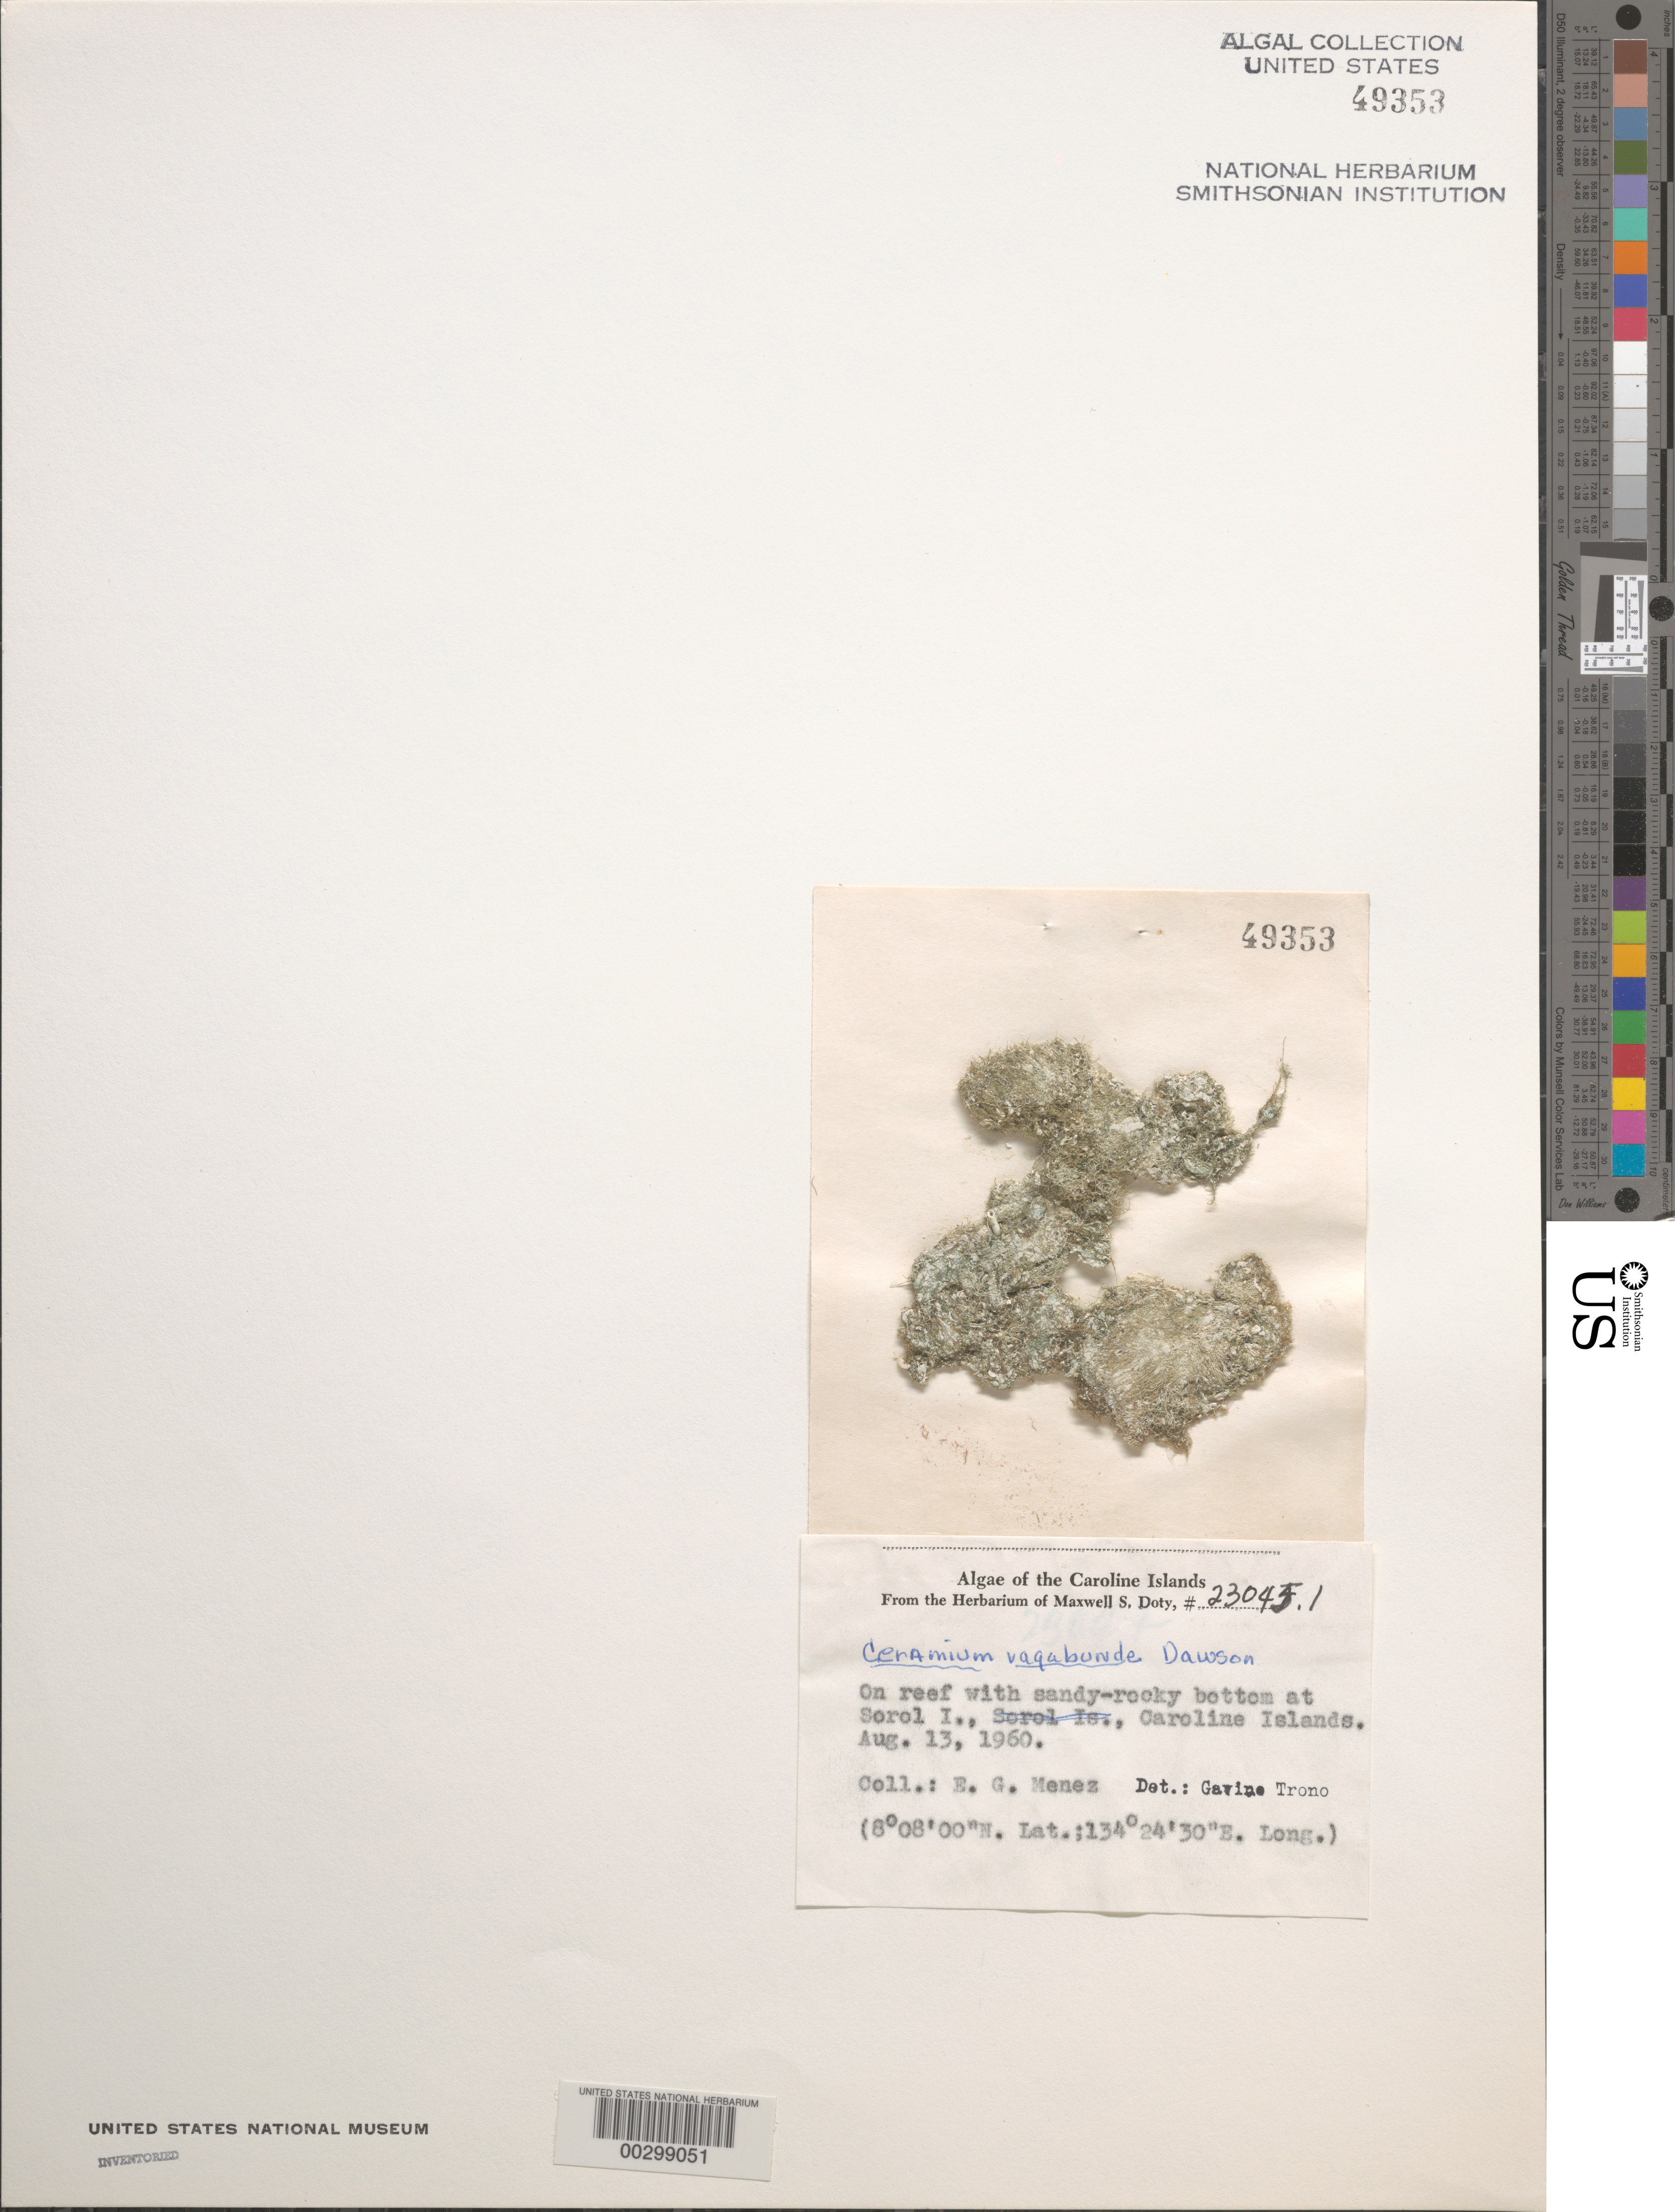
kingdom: Plantae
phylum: Rhodophyta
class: Florideophyceae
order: Ceramiales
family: Ceramiaceae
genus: Ceramium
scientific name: Ceramium vagans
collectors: Meñez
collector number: MSD 23045.1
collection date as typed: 13 Aug 1960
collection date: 1960-08-13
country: Micronesia, Federated States of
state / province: Yap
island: Sorol Atoll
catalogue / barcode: US 49353